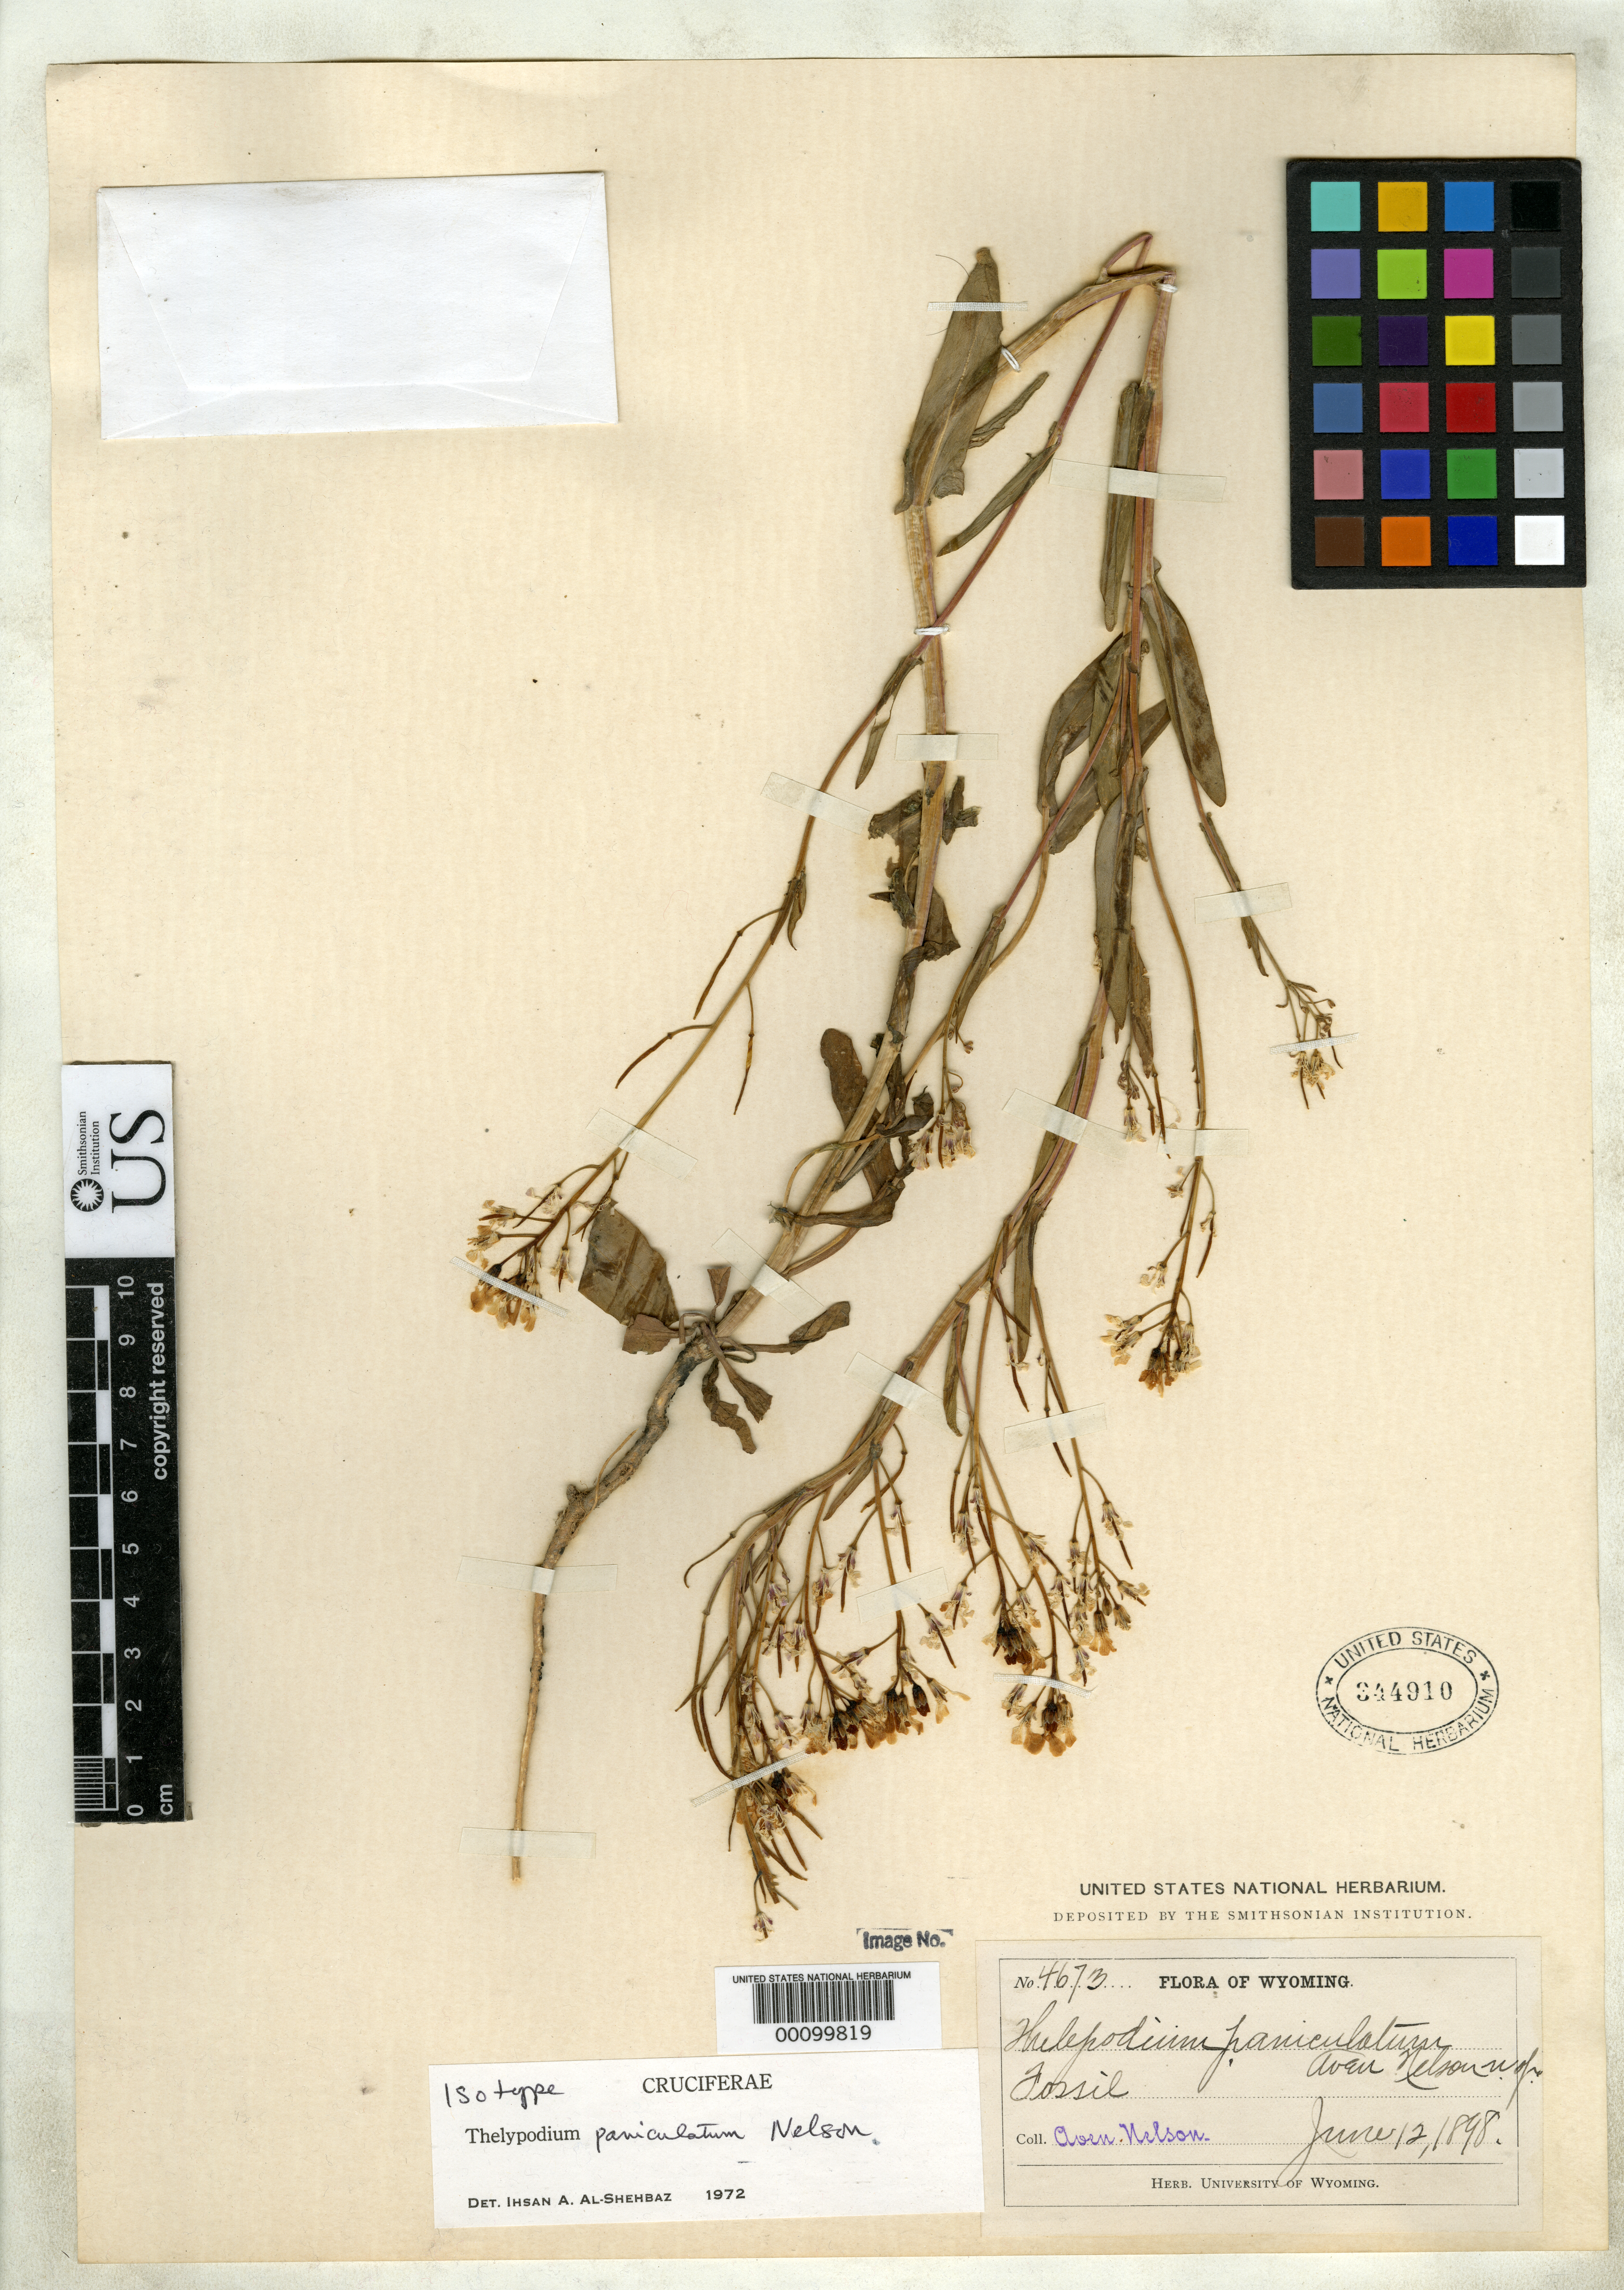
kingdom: Plantae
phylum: Tracheophyta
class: Magnoliopsida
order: Brassicales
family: Brassicaceae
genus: Thelypodium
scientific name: Thelypodium paniculatum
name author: A. Nelson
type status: Isotype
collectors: A. Nelson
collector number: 4673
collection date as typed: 12 Jun 1898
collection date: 1898-06-12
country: United States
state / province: Wyoming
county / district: Uinta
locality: Fossil, Twin Creek.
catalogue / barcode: US 344910